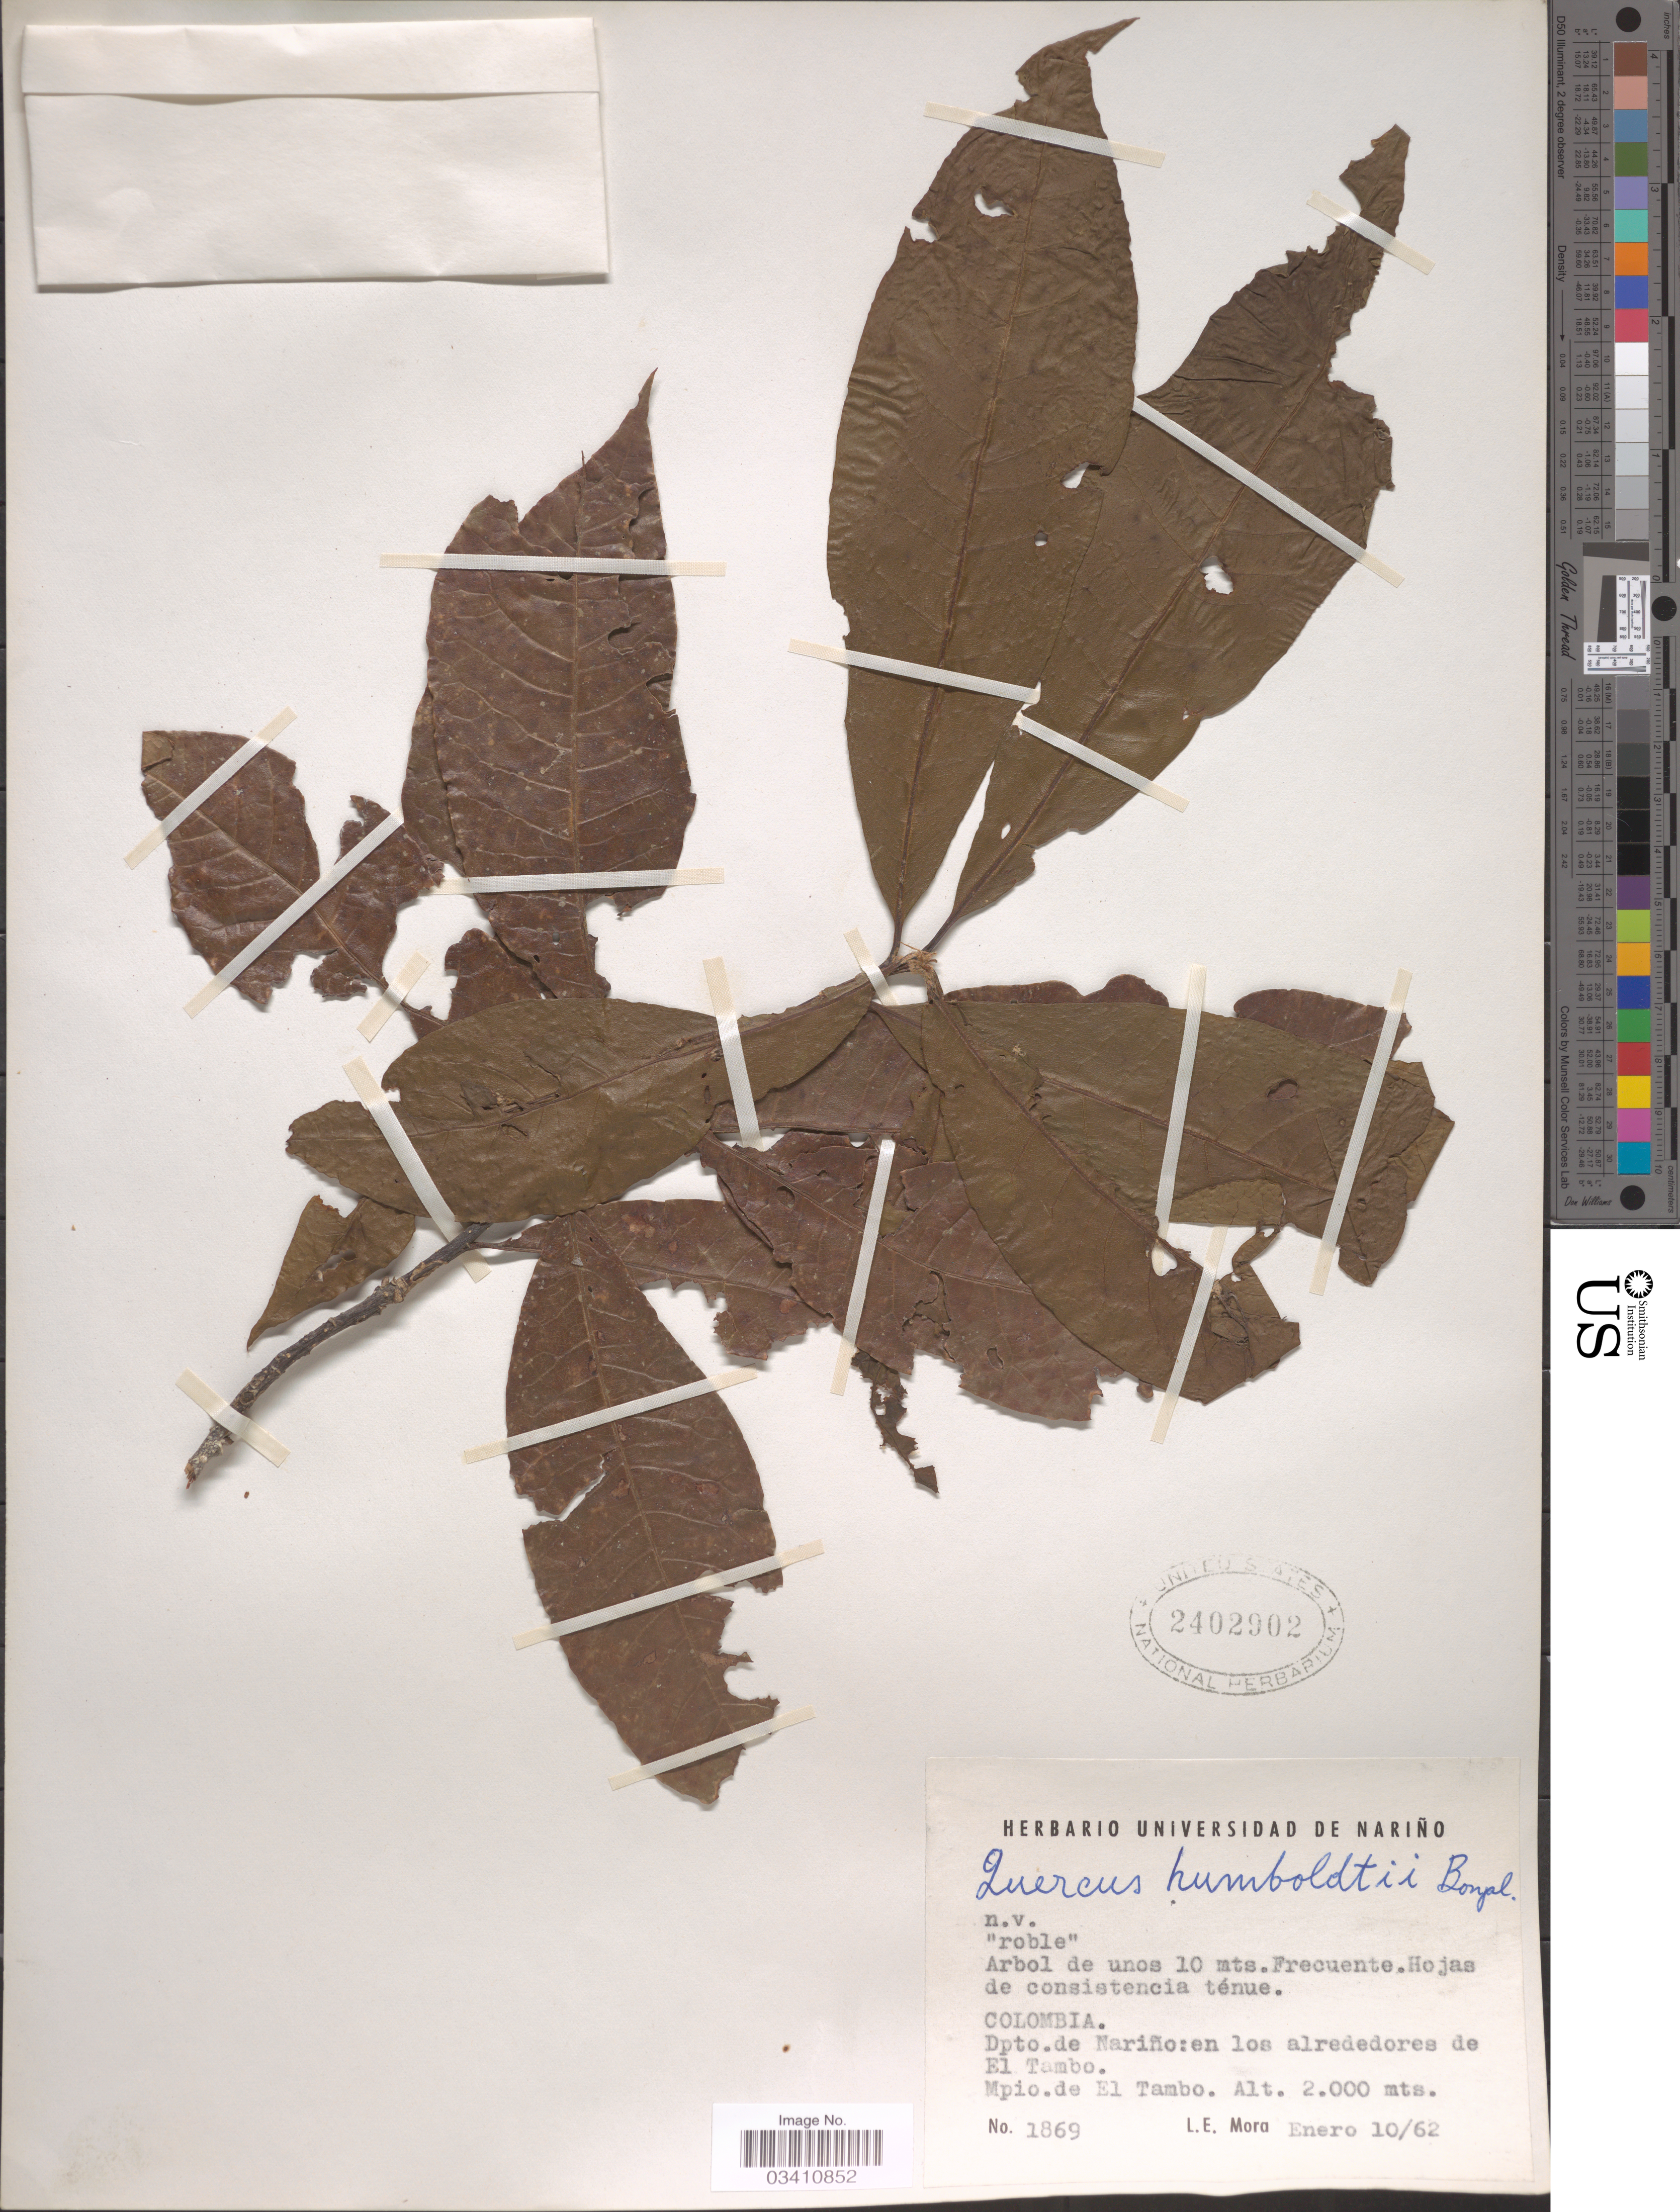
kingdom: Plantae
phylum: Tracheophyta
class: Magnoliopsida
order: Fagales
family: Fagaceae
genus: Quercus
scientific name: Quercus humboldtii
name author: Bonpl.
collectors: L. Mora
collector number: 1869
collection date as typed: Transcribed d/m/y: 10/1/62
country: Colombia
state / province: Nariño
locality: Dpto. de Nariño: en los alrededores de El Tambo. Mpio. de El Tambo.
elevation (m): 2000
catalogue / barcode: US 2402902